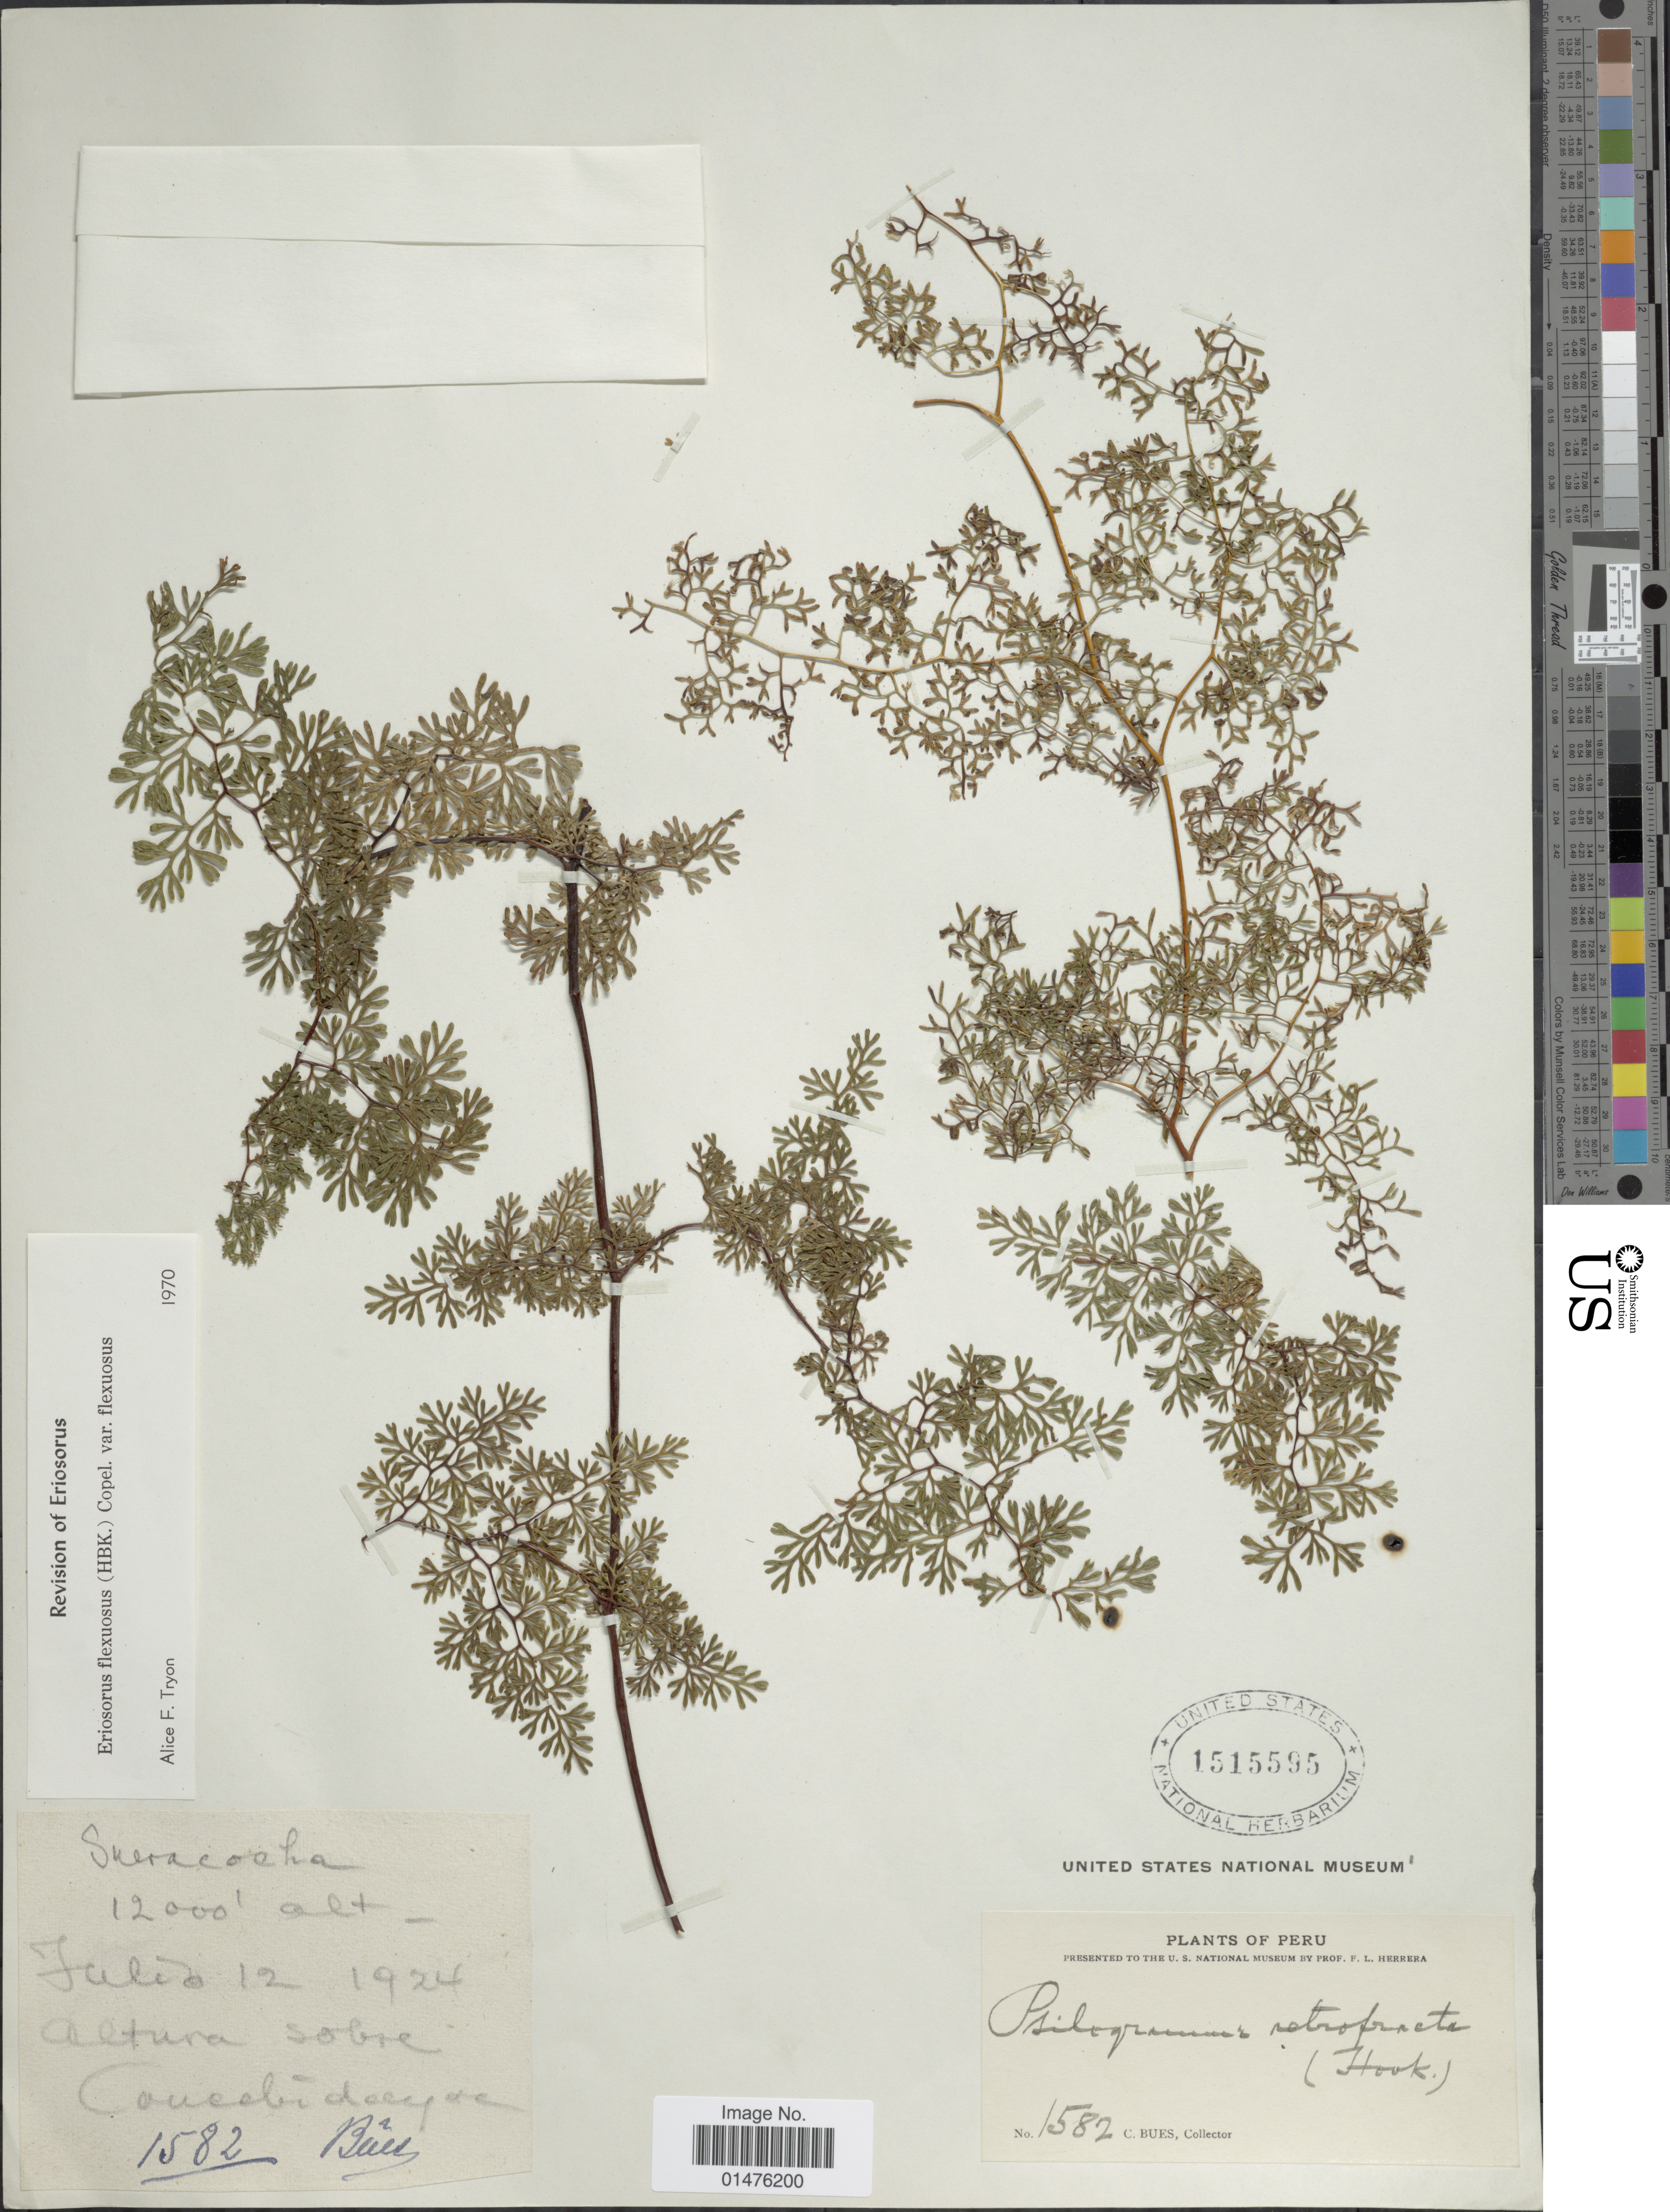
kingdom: Plantae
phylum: Tracheophyta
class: Polypodiopsida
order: Polypodiales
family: Pteridaceae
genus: Jamesonia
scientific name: Jamesonia flexuosa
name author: (Humb. & Bonpl.) Christenh.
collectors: C. Bues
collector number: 1582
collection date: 1924-07-12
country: Peru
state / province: Cusco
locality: Sueracocha, Altura sobre Concebidayoc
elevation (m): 3658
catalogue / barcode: US 1515595